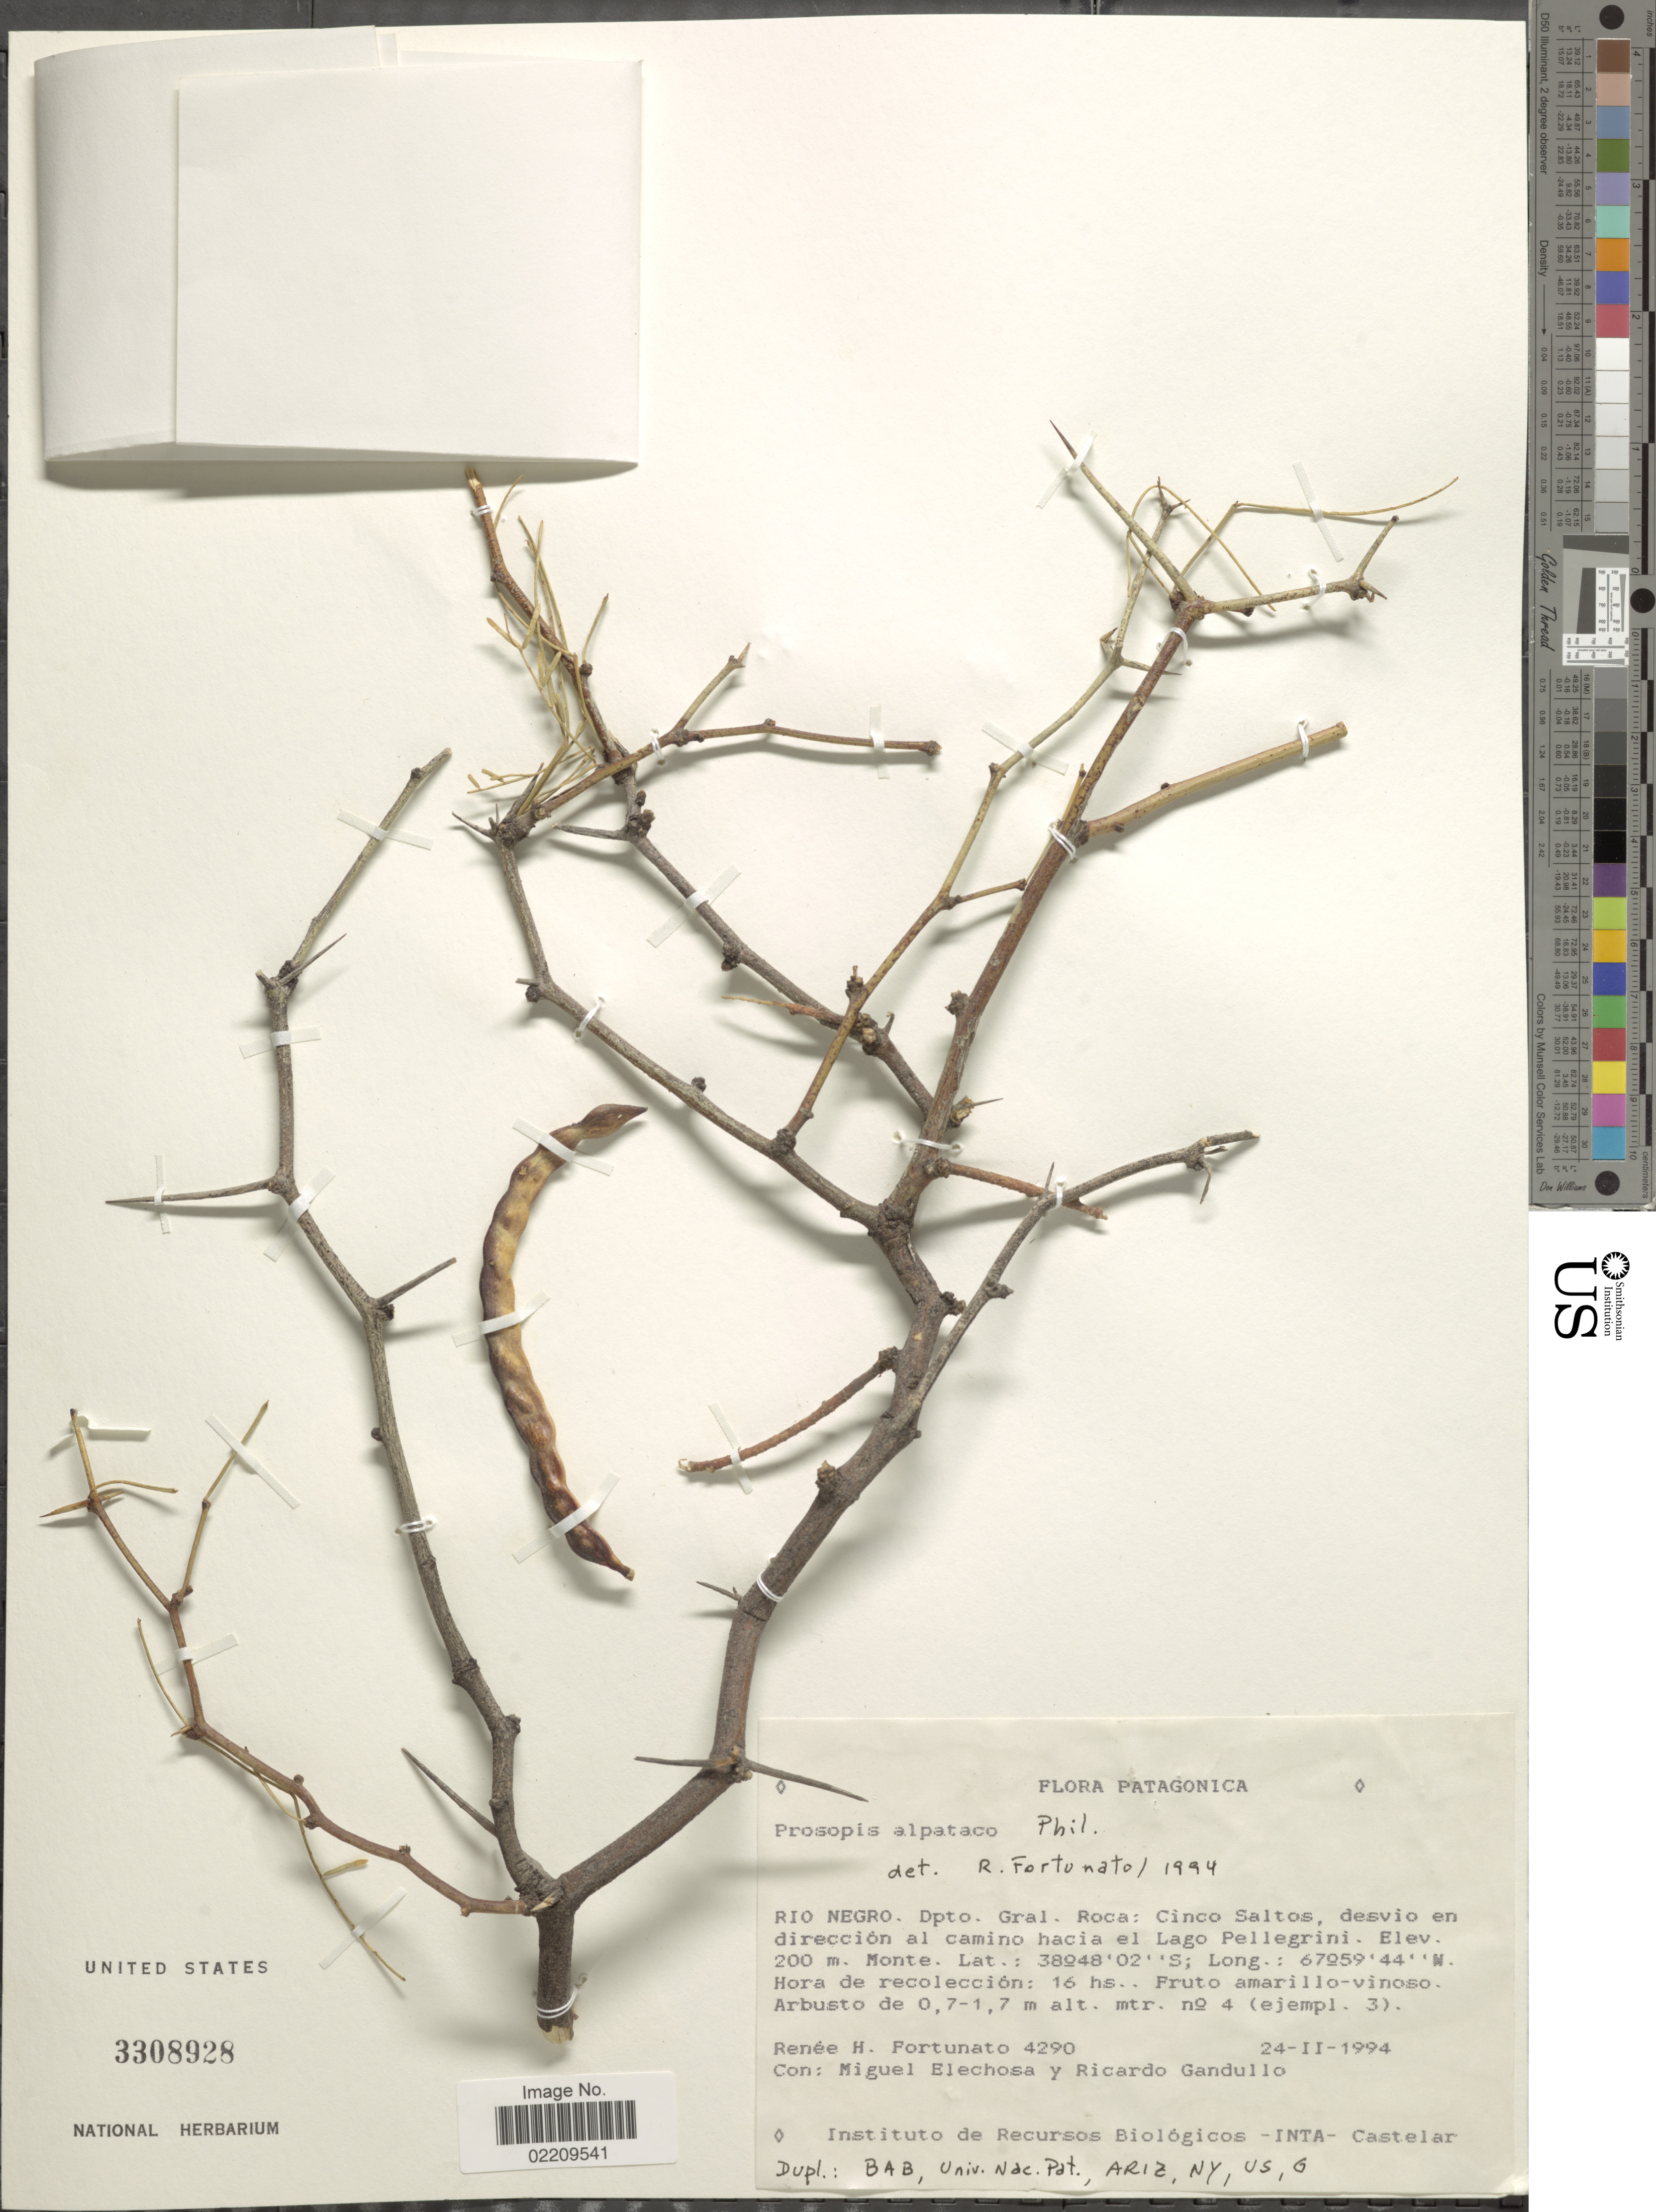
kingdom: Plantae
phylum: Tracheophyta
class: Magnoliopsida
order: Fabales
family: Fabaceae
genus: Neltuma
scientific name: Neltuma alpataco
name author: (Phil.) C. E. Hughes & G.P. Lewis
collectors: R. H. Fortunato, M. Elechosa & R. Gandullo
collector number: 4290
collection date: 1994-02-24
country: Argentina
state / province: Rio Negro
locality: Patagonica. Rio Negro. Dpto Gral. Roca: Conco Saltos, desvio en direccion al camino hacia el Lago Pellegrini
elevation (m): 200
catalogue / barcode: US 3308928